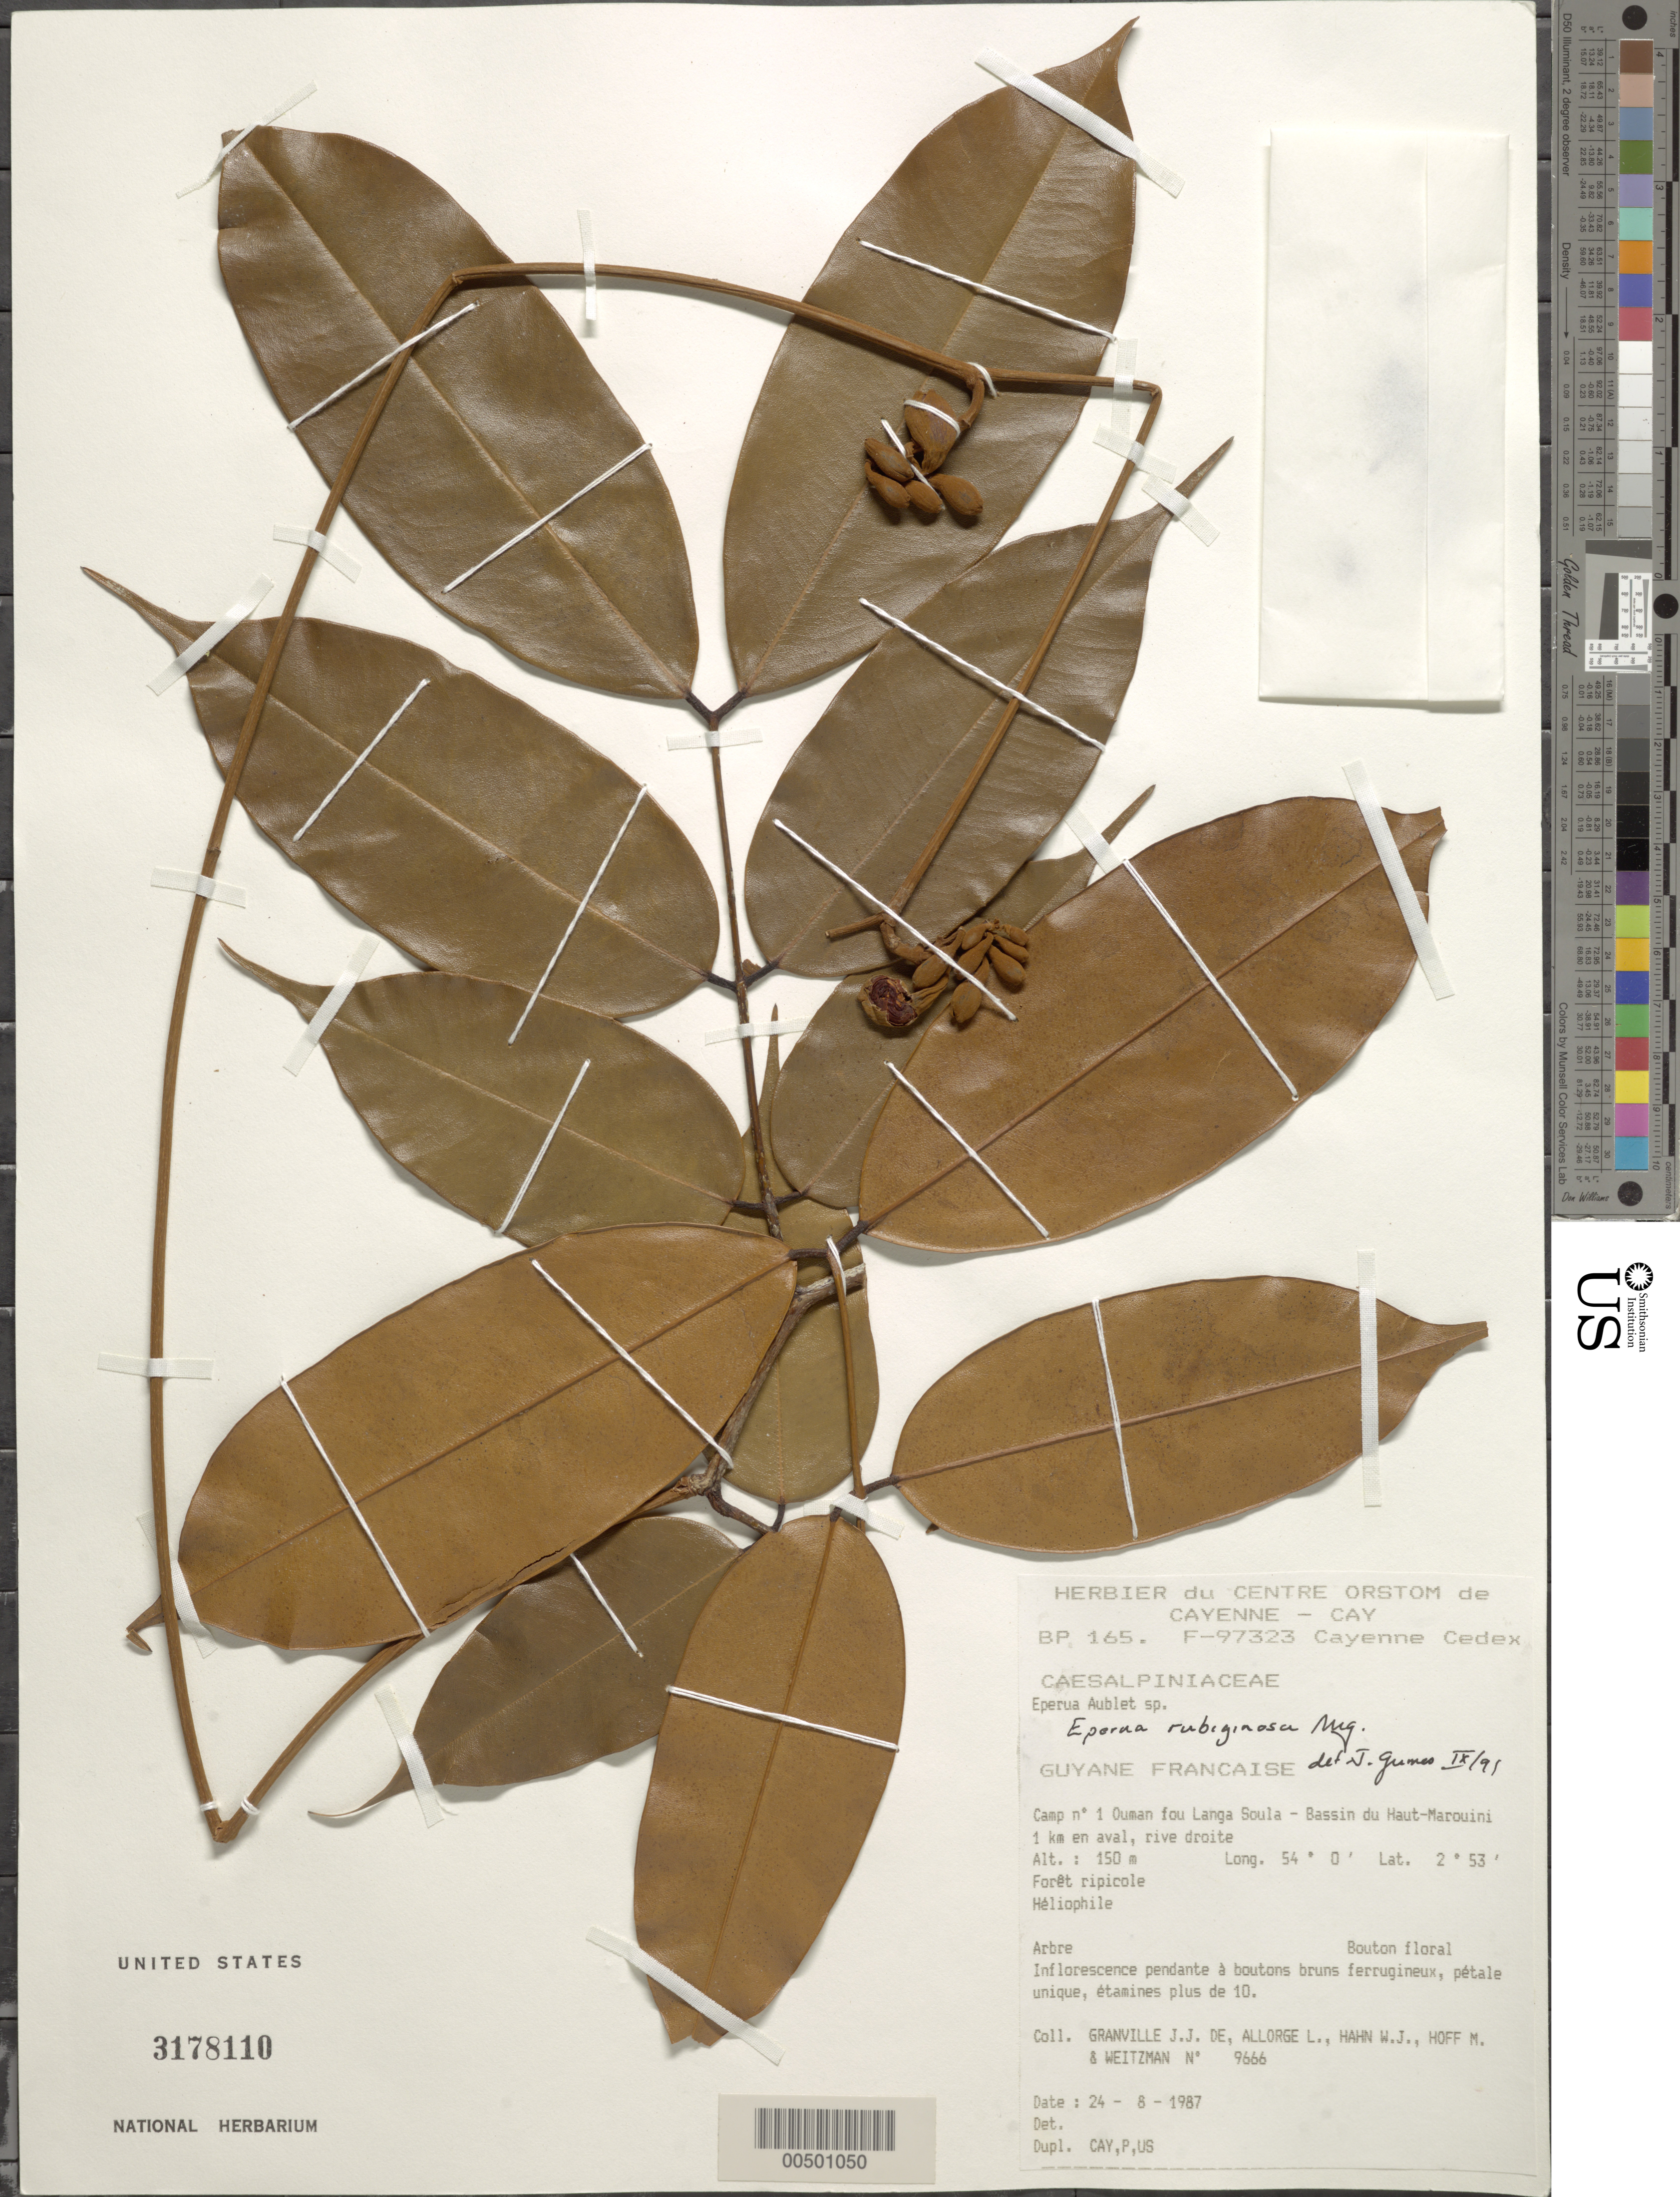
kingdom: Plantae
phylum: Tracheophyta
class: Magnoliopsida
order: Fabales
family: Fabaceae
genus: Eperua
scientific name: Eperua rubiginosa var. rubiginosa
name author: Miq.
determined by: Fortes, E. A.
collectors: J.-J. de Granville, L. Allorge, W. J. Hahn, M. Hoff & A. L. Weitzman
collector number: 9666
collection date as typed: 24 Aug 1987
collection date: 1987-08-24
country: French Guiana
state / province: Saint-Laurent-du-Maroni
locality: Camp no. 1 ouman fou langa soula - bassin du haut marouini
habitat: Foret ripicole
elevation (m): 150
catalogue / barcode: US 3178110